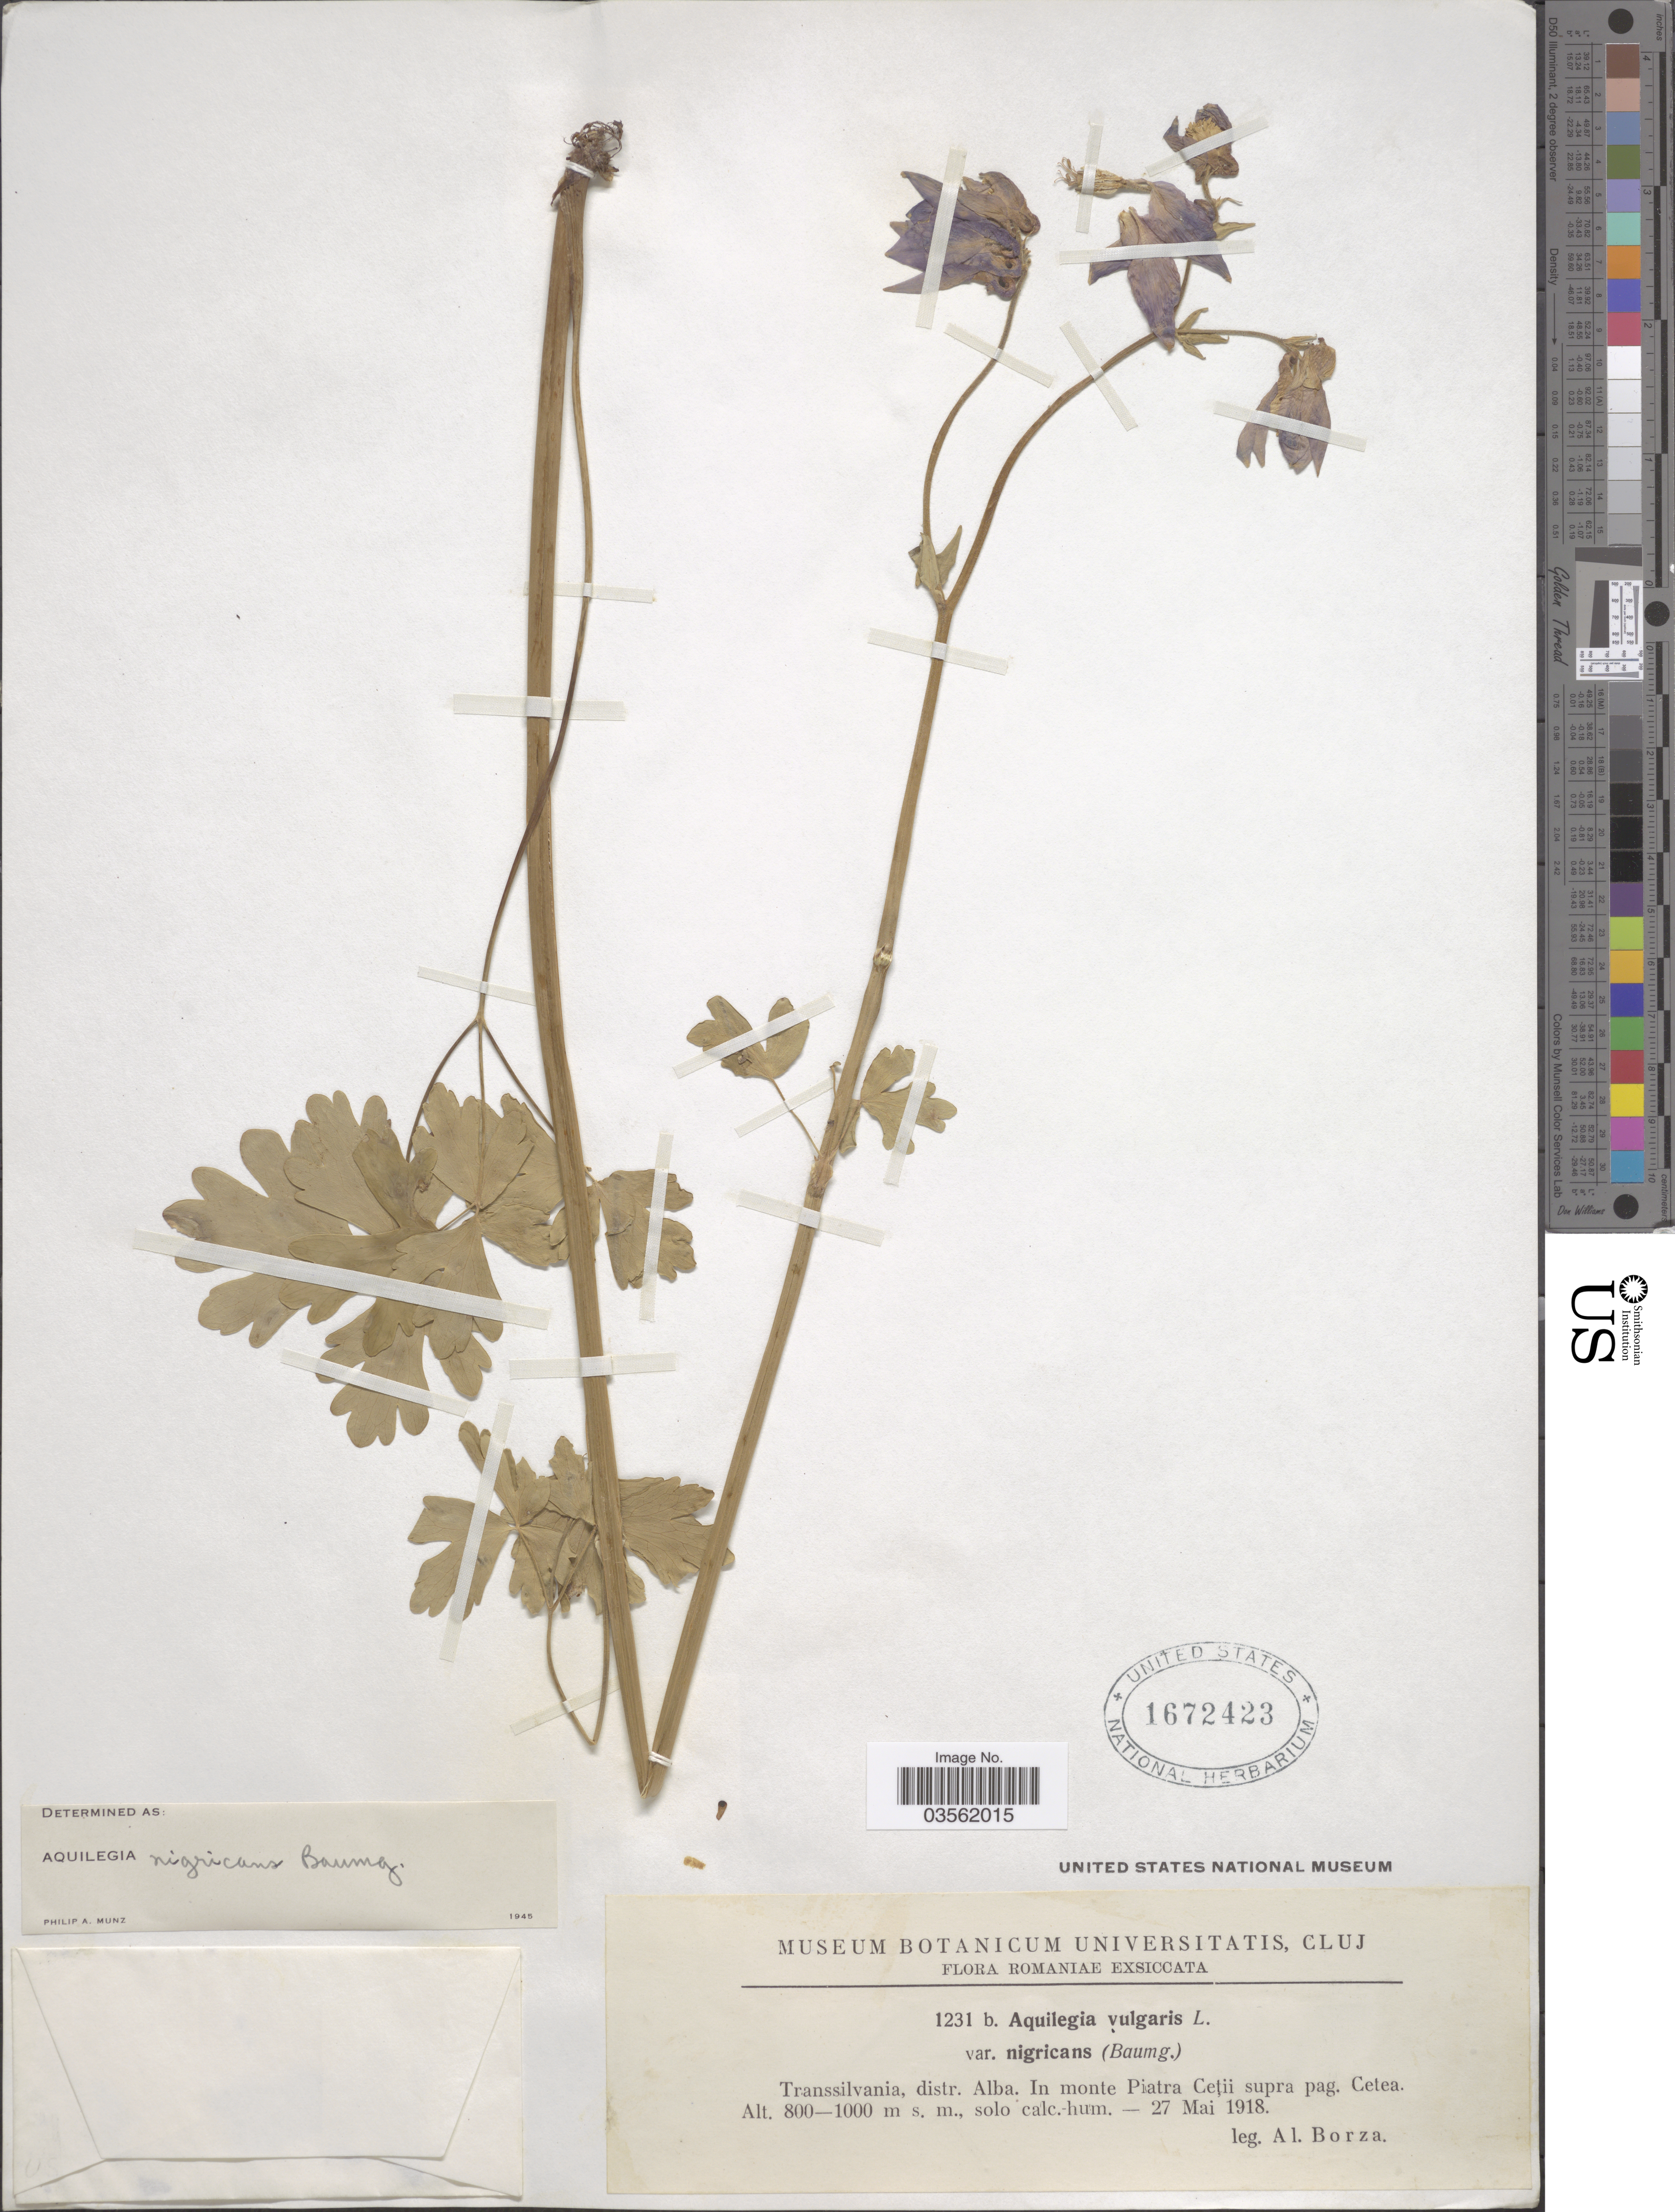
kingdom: Plantae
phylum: Tracheophyta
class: Magnoliopsida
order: Ranunculales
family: Ranunculaceae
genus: Aquilegia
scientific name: Aquilegia nigricans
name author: Baumg.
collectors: A. Borza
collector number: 1231 b.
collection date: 1918-05-27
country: Romania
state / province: Alba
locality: Transsilvania, distr. Alba. In monte Piatra Cetii supra pag. Cetea, solo calc.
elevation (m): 800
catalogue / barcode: US 1672423